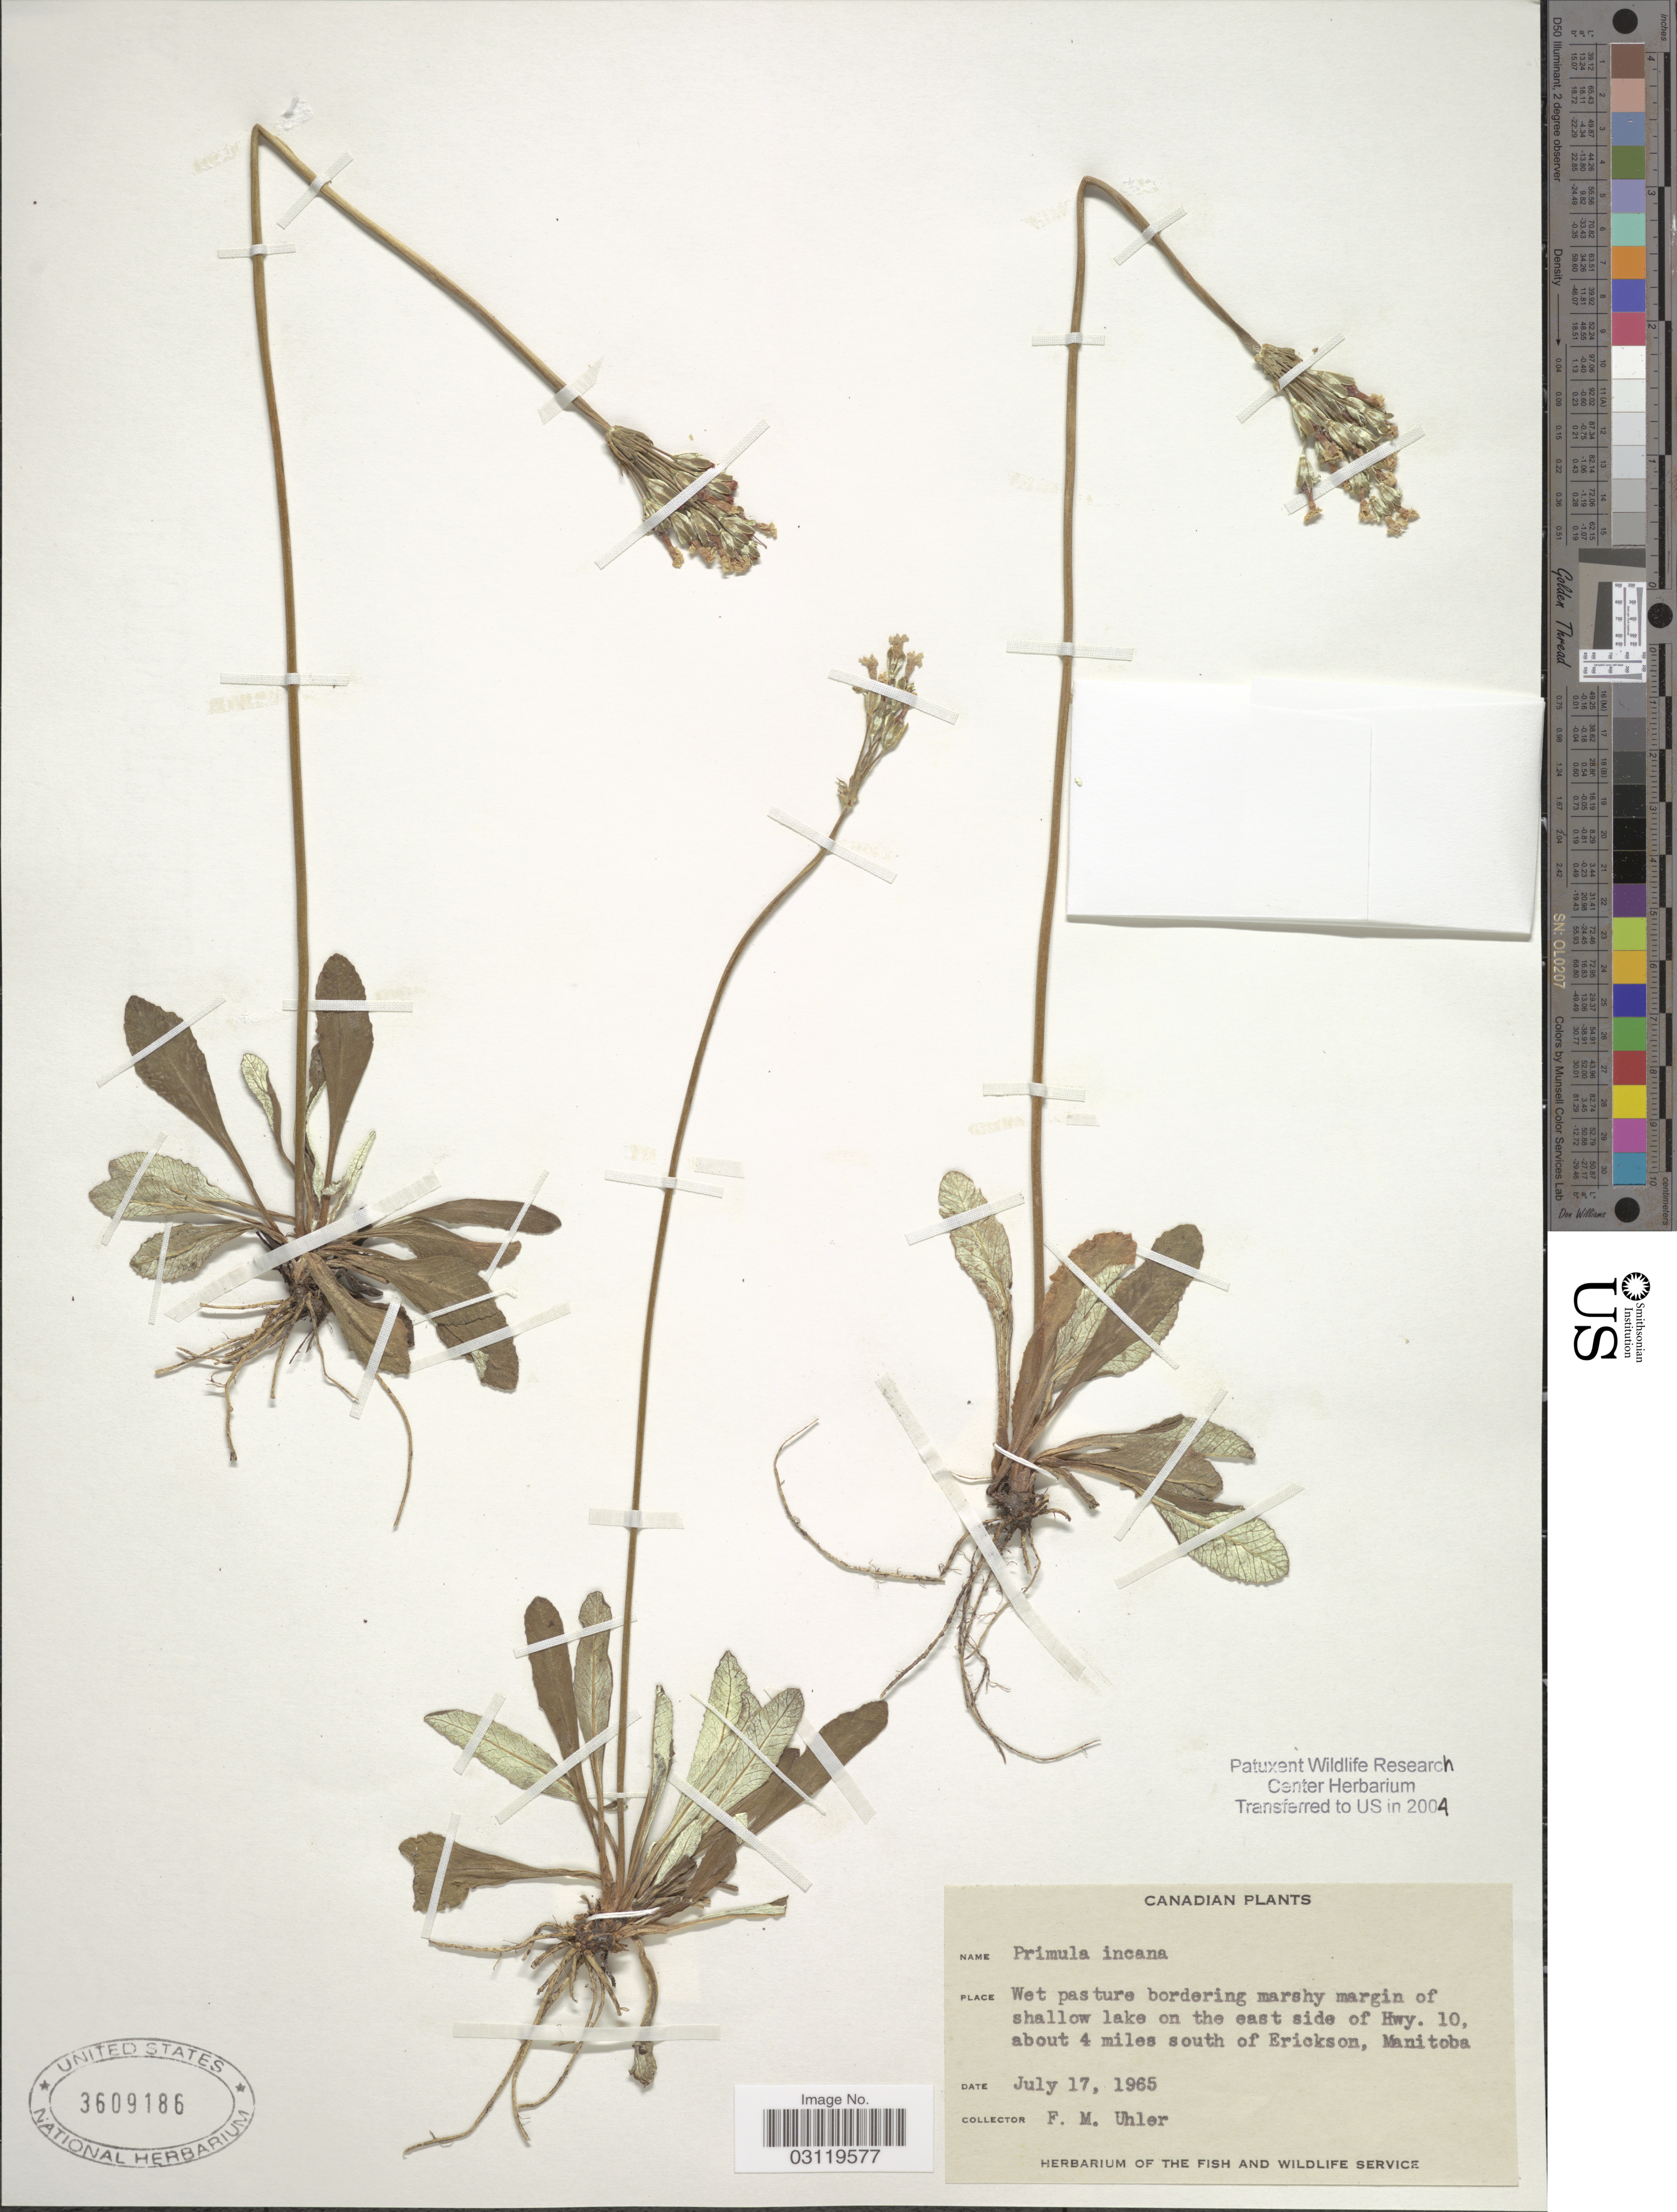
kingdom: Plantae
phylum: Tracheophyta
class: Magnoliopsida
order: Ericales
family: Primulaceae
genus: Primula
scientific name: Primula incana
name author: M.E. Jones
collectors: F. M. Uhler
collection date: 1965-07-17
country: Canada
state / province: Manitoba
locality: Wet pasture bordering marshy margin of shallow lake on the east side of Hwy. 10, about 4 miles south of Erickson, Manitoba.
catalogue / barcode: US 3609186